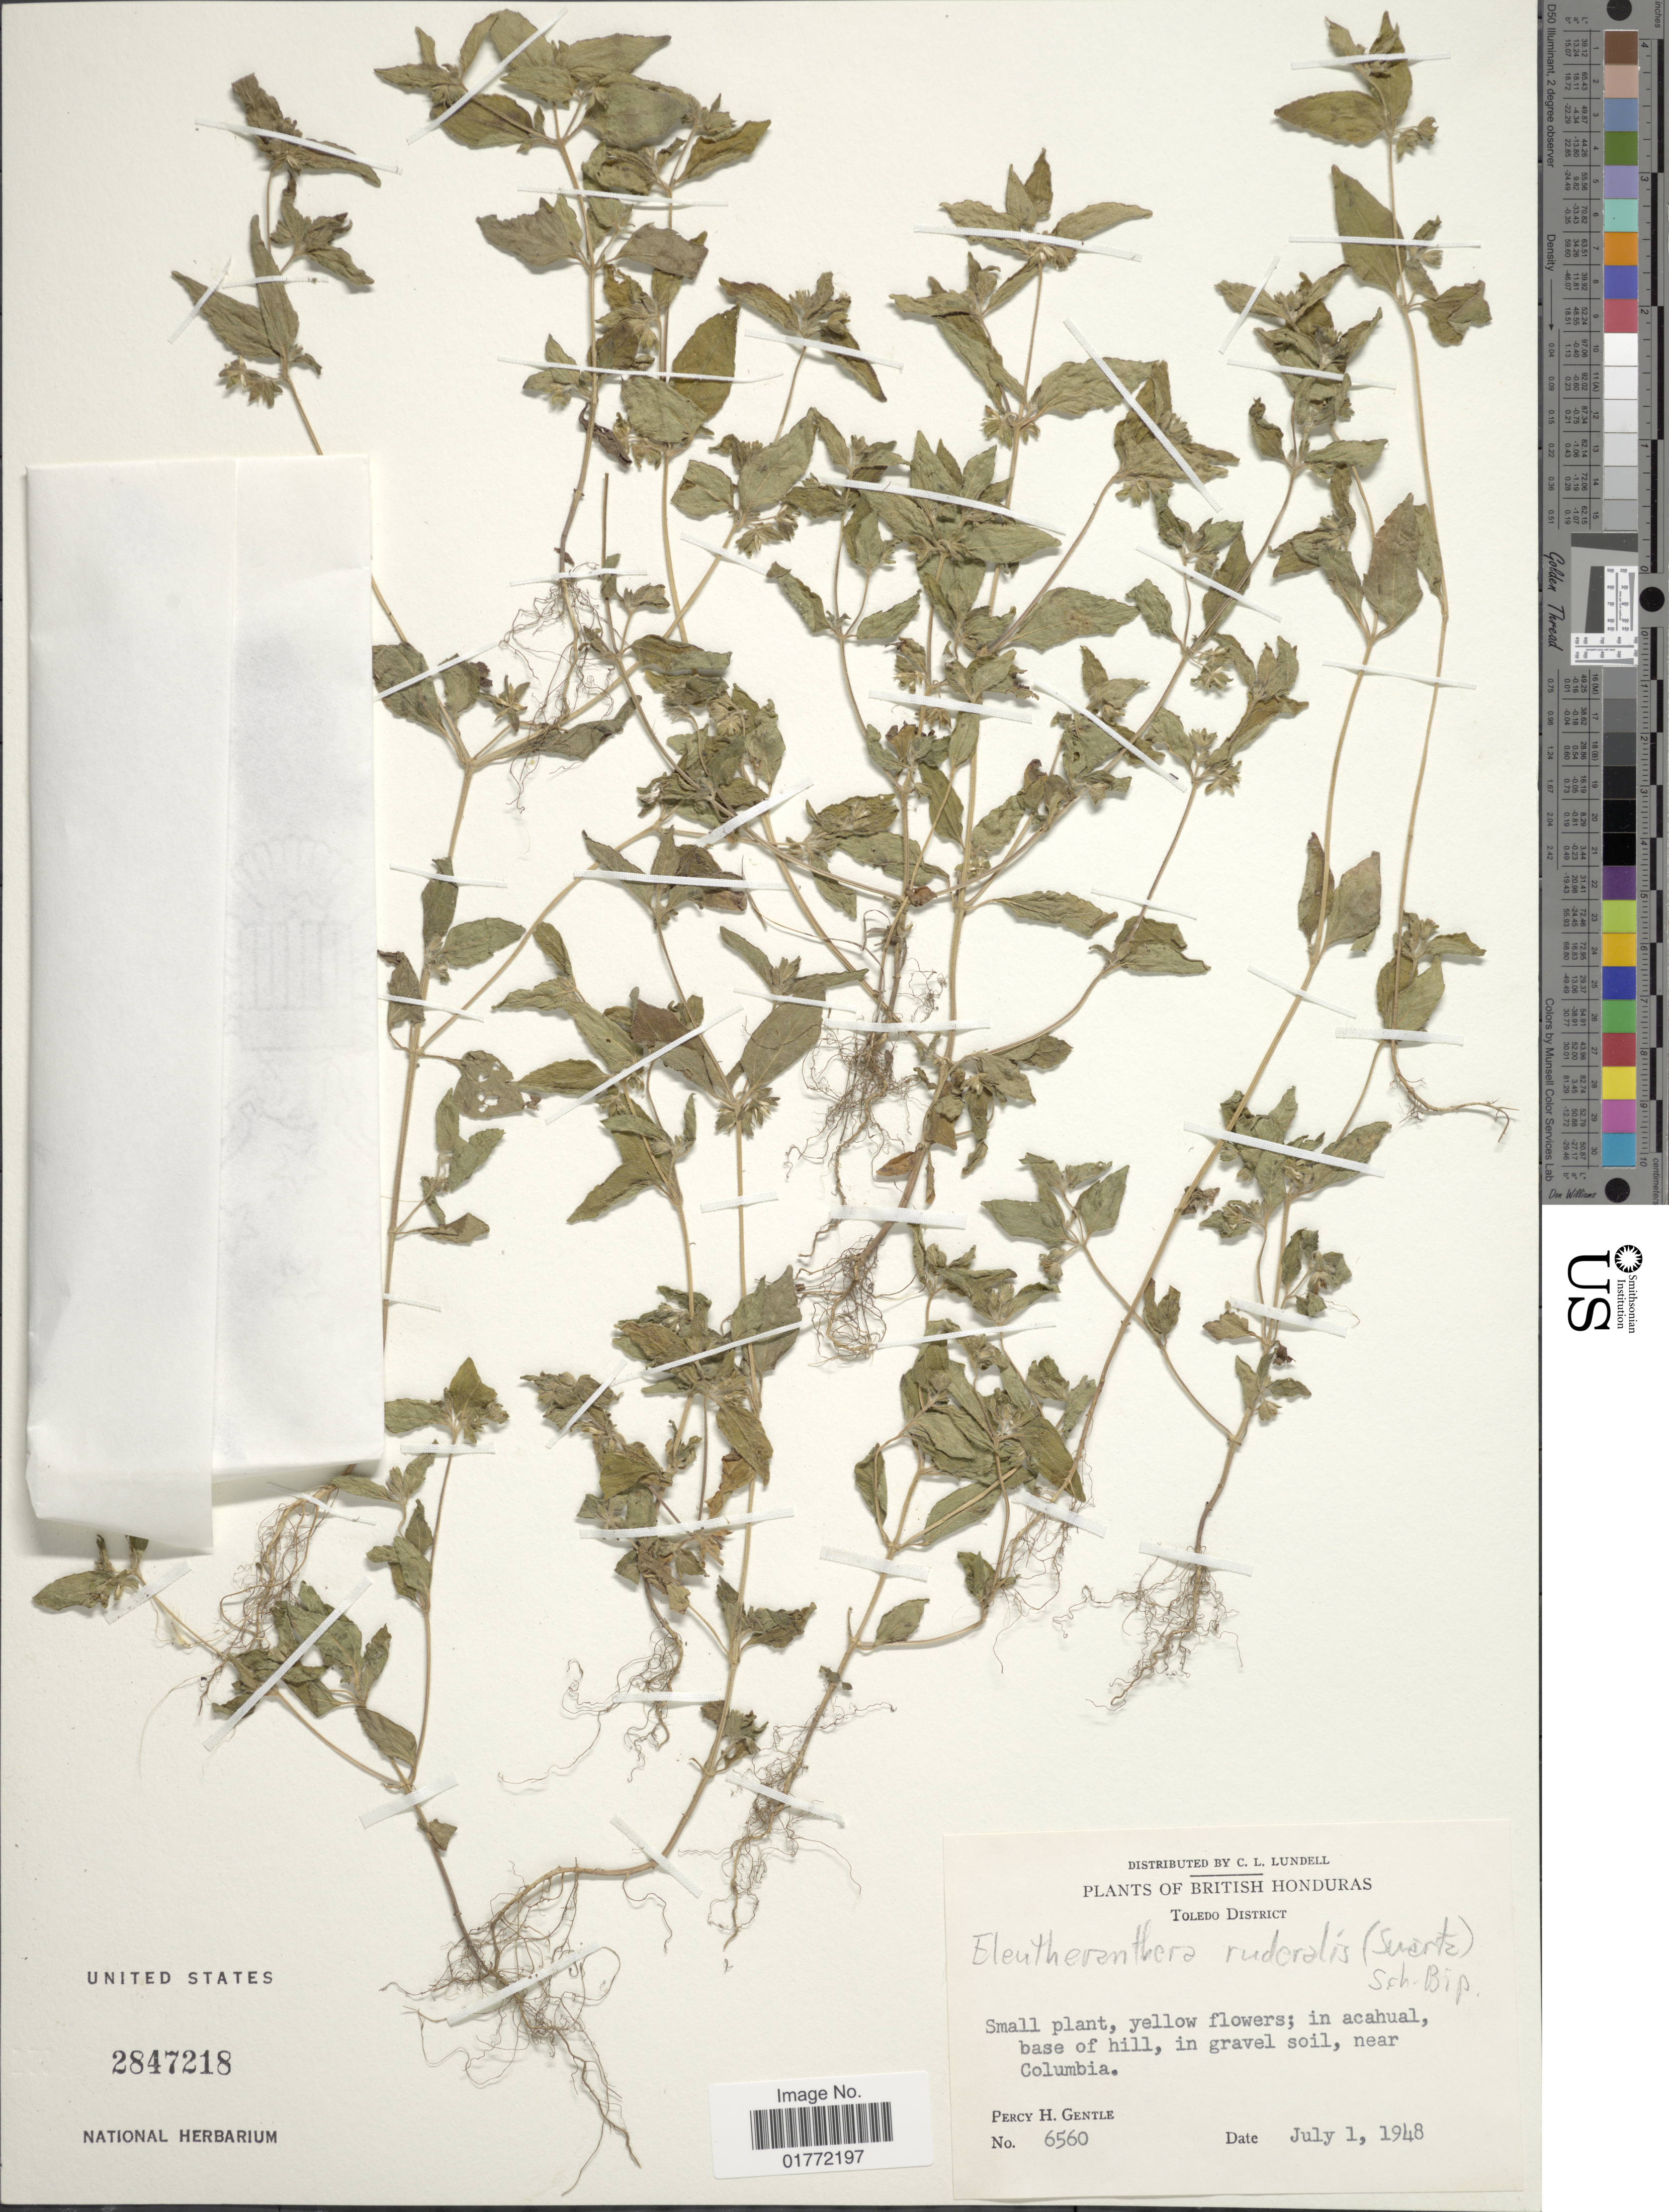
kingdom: Plantae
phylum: Tracheophyta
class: Magnoliopsida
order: Asterales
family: Asteraceae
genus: Eleutheranthera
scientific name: Eleutheranthera ruderalis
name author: (Sw.) Sch. Bip.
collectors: P. H. Gentle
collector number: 6560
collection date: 1948-07-01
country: Belize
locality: British Honduras, Toledo District, near Colombia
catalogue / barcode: US 2847218